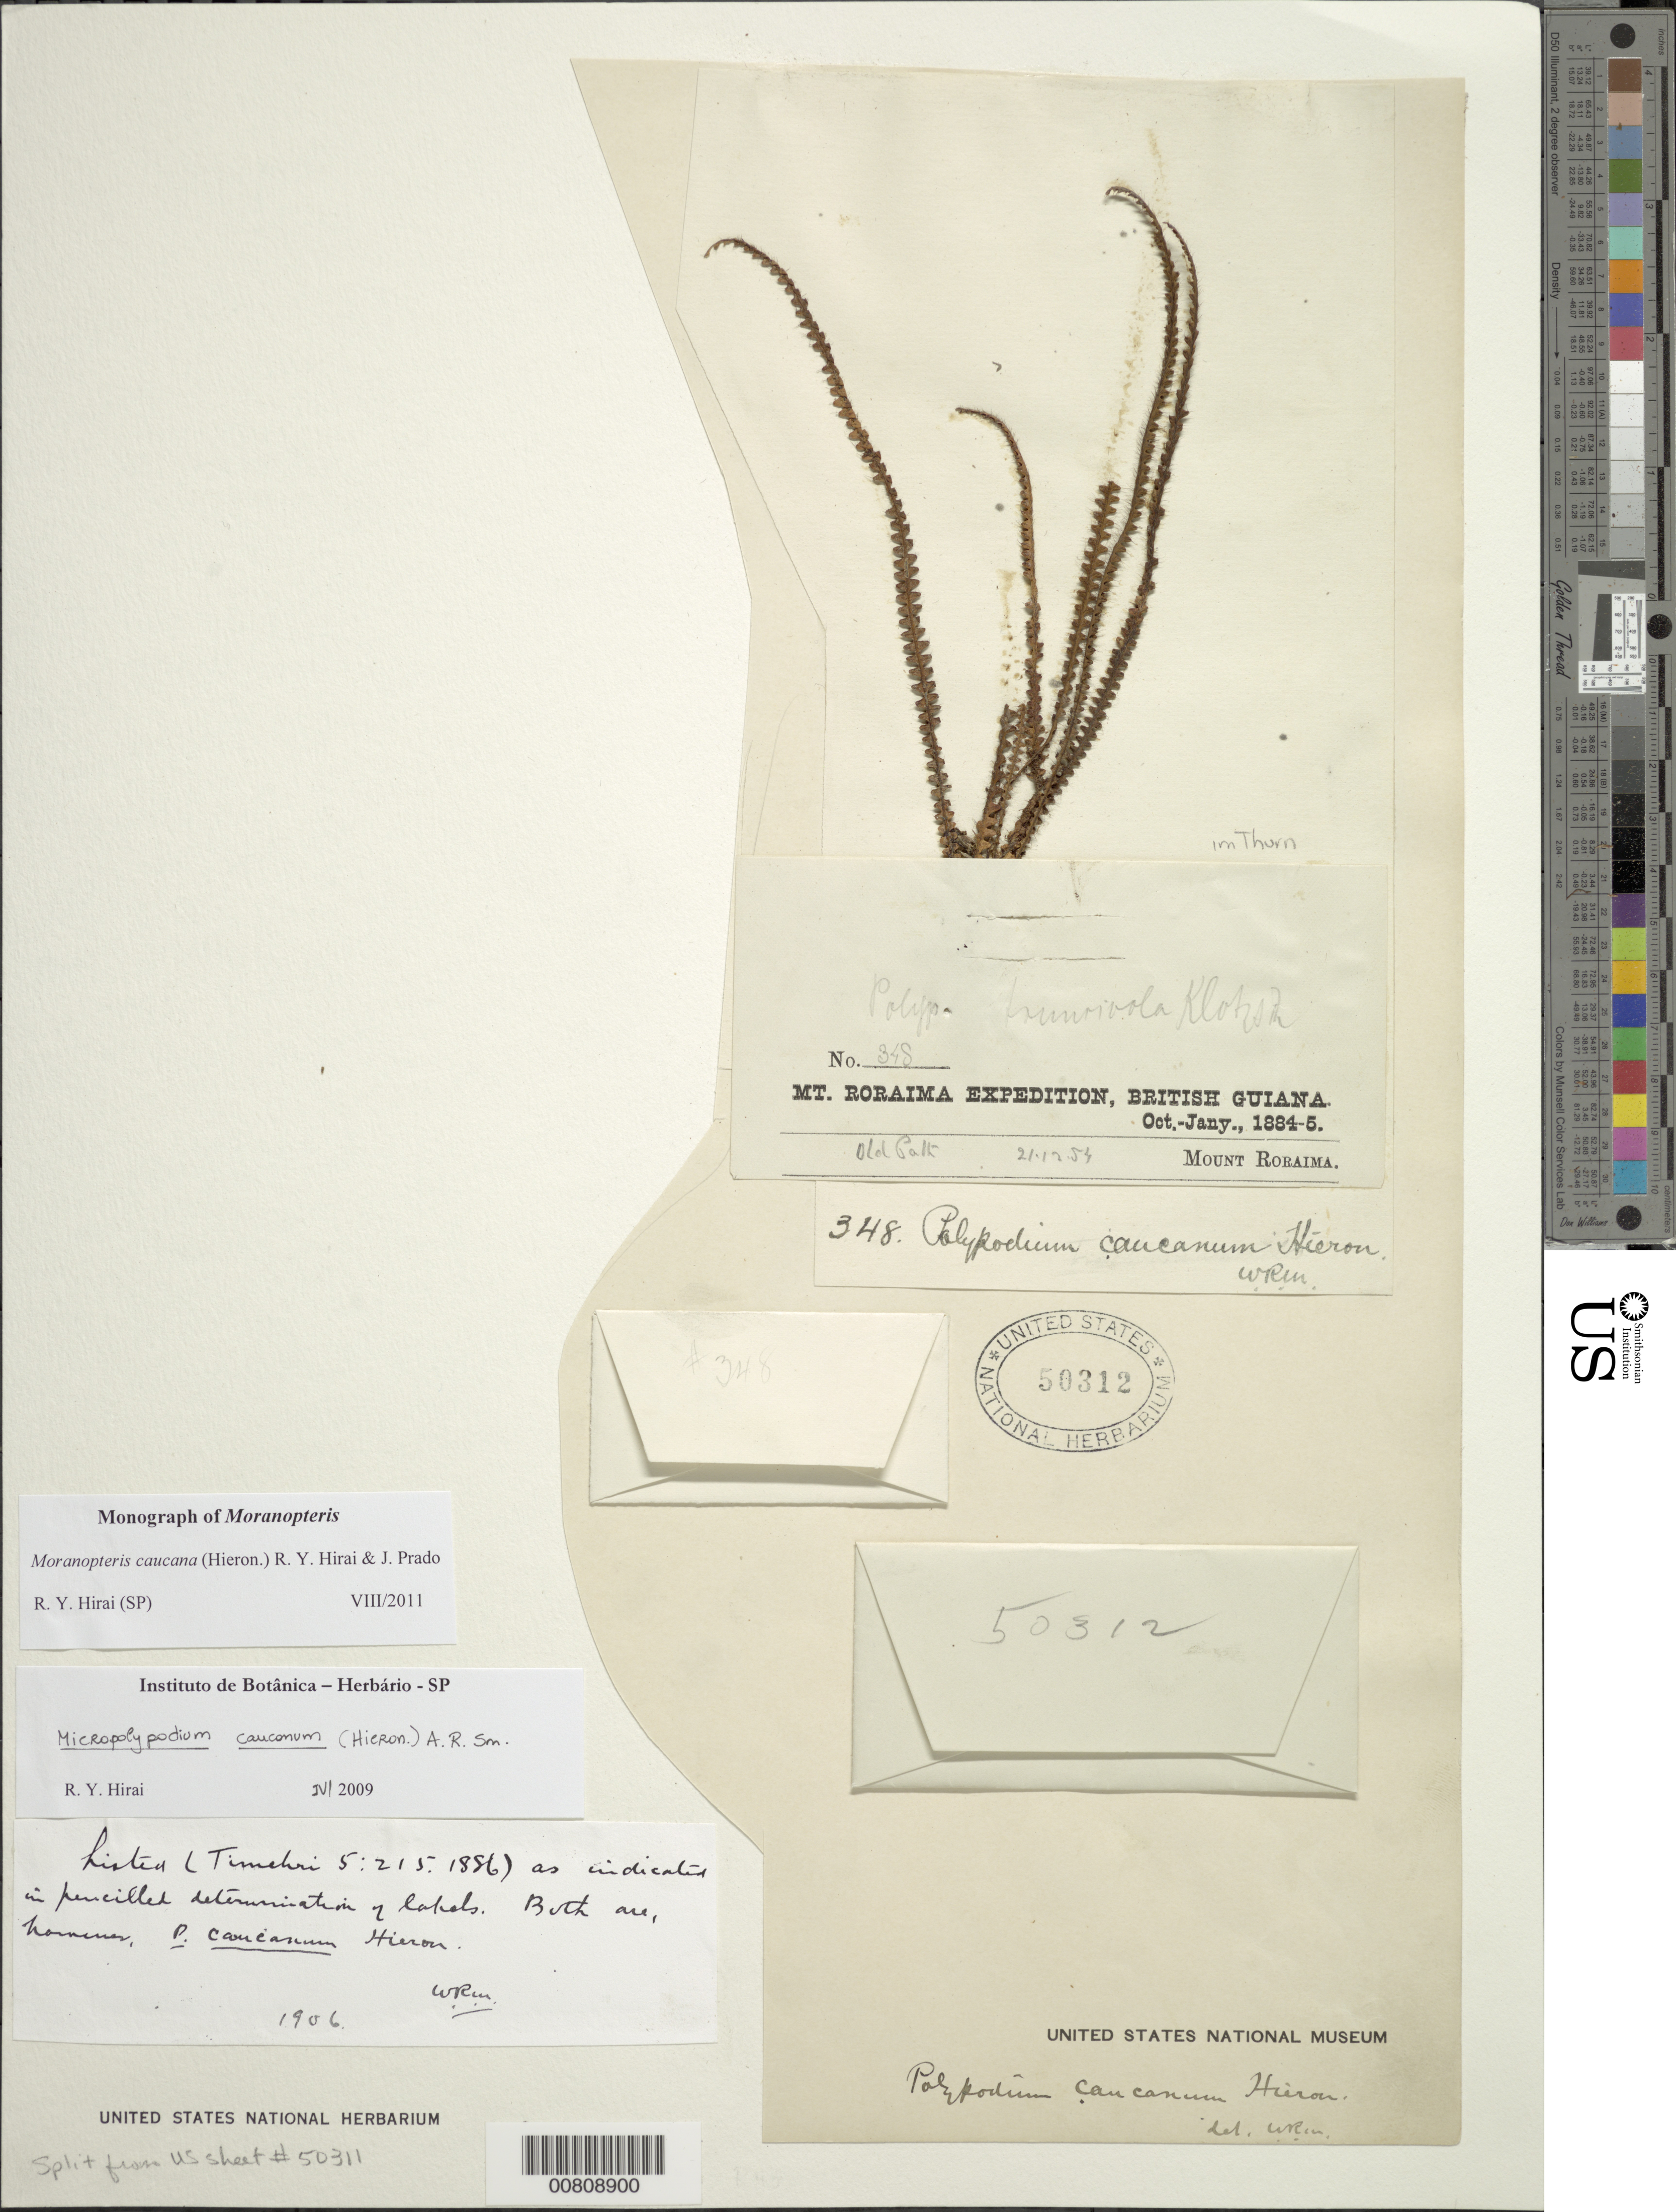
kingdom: Plantae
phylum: Tracheophyta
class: Polypodiopsida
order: Polypodiales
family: Polypodiaceae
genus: Moranopteris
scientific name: Moranopteris caucana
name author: (Hieron.) R. Y. Hirai & J. Prado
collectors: E. F. im Thurn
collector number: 348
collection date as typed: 21 December 1884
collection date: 1884-12-21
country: Guyana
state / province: Cuyuni-Mazaruni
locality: Mt. Roraima, "Old Path"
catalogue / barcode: US 50312